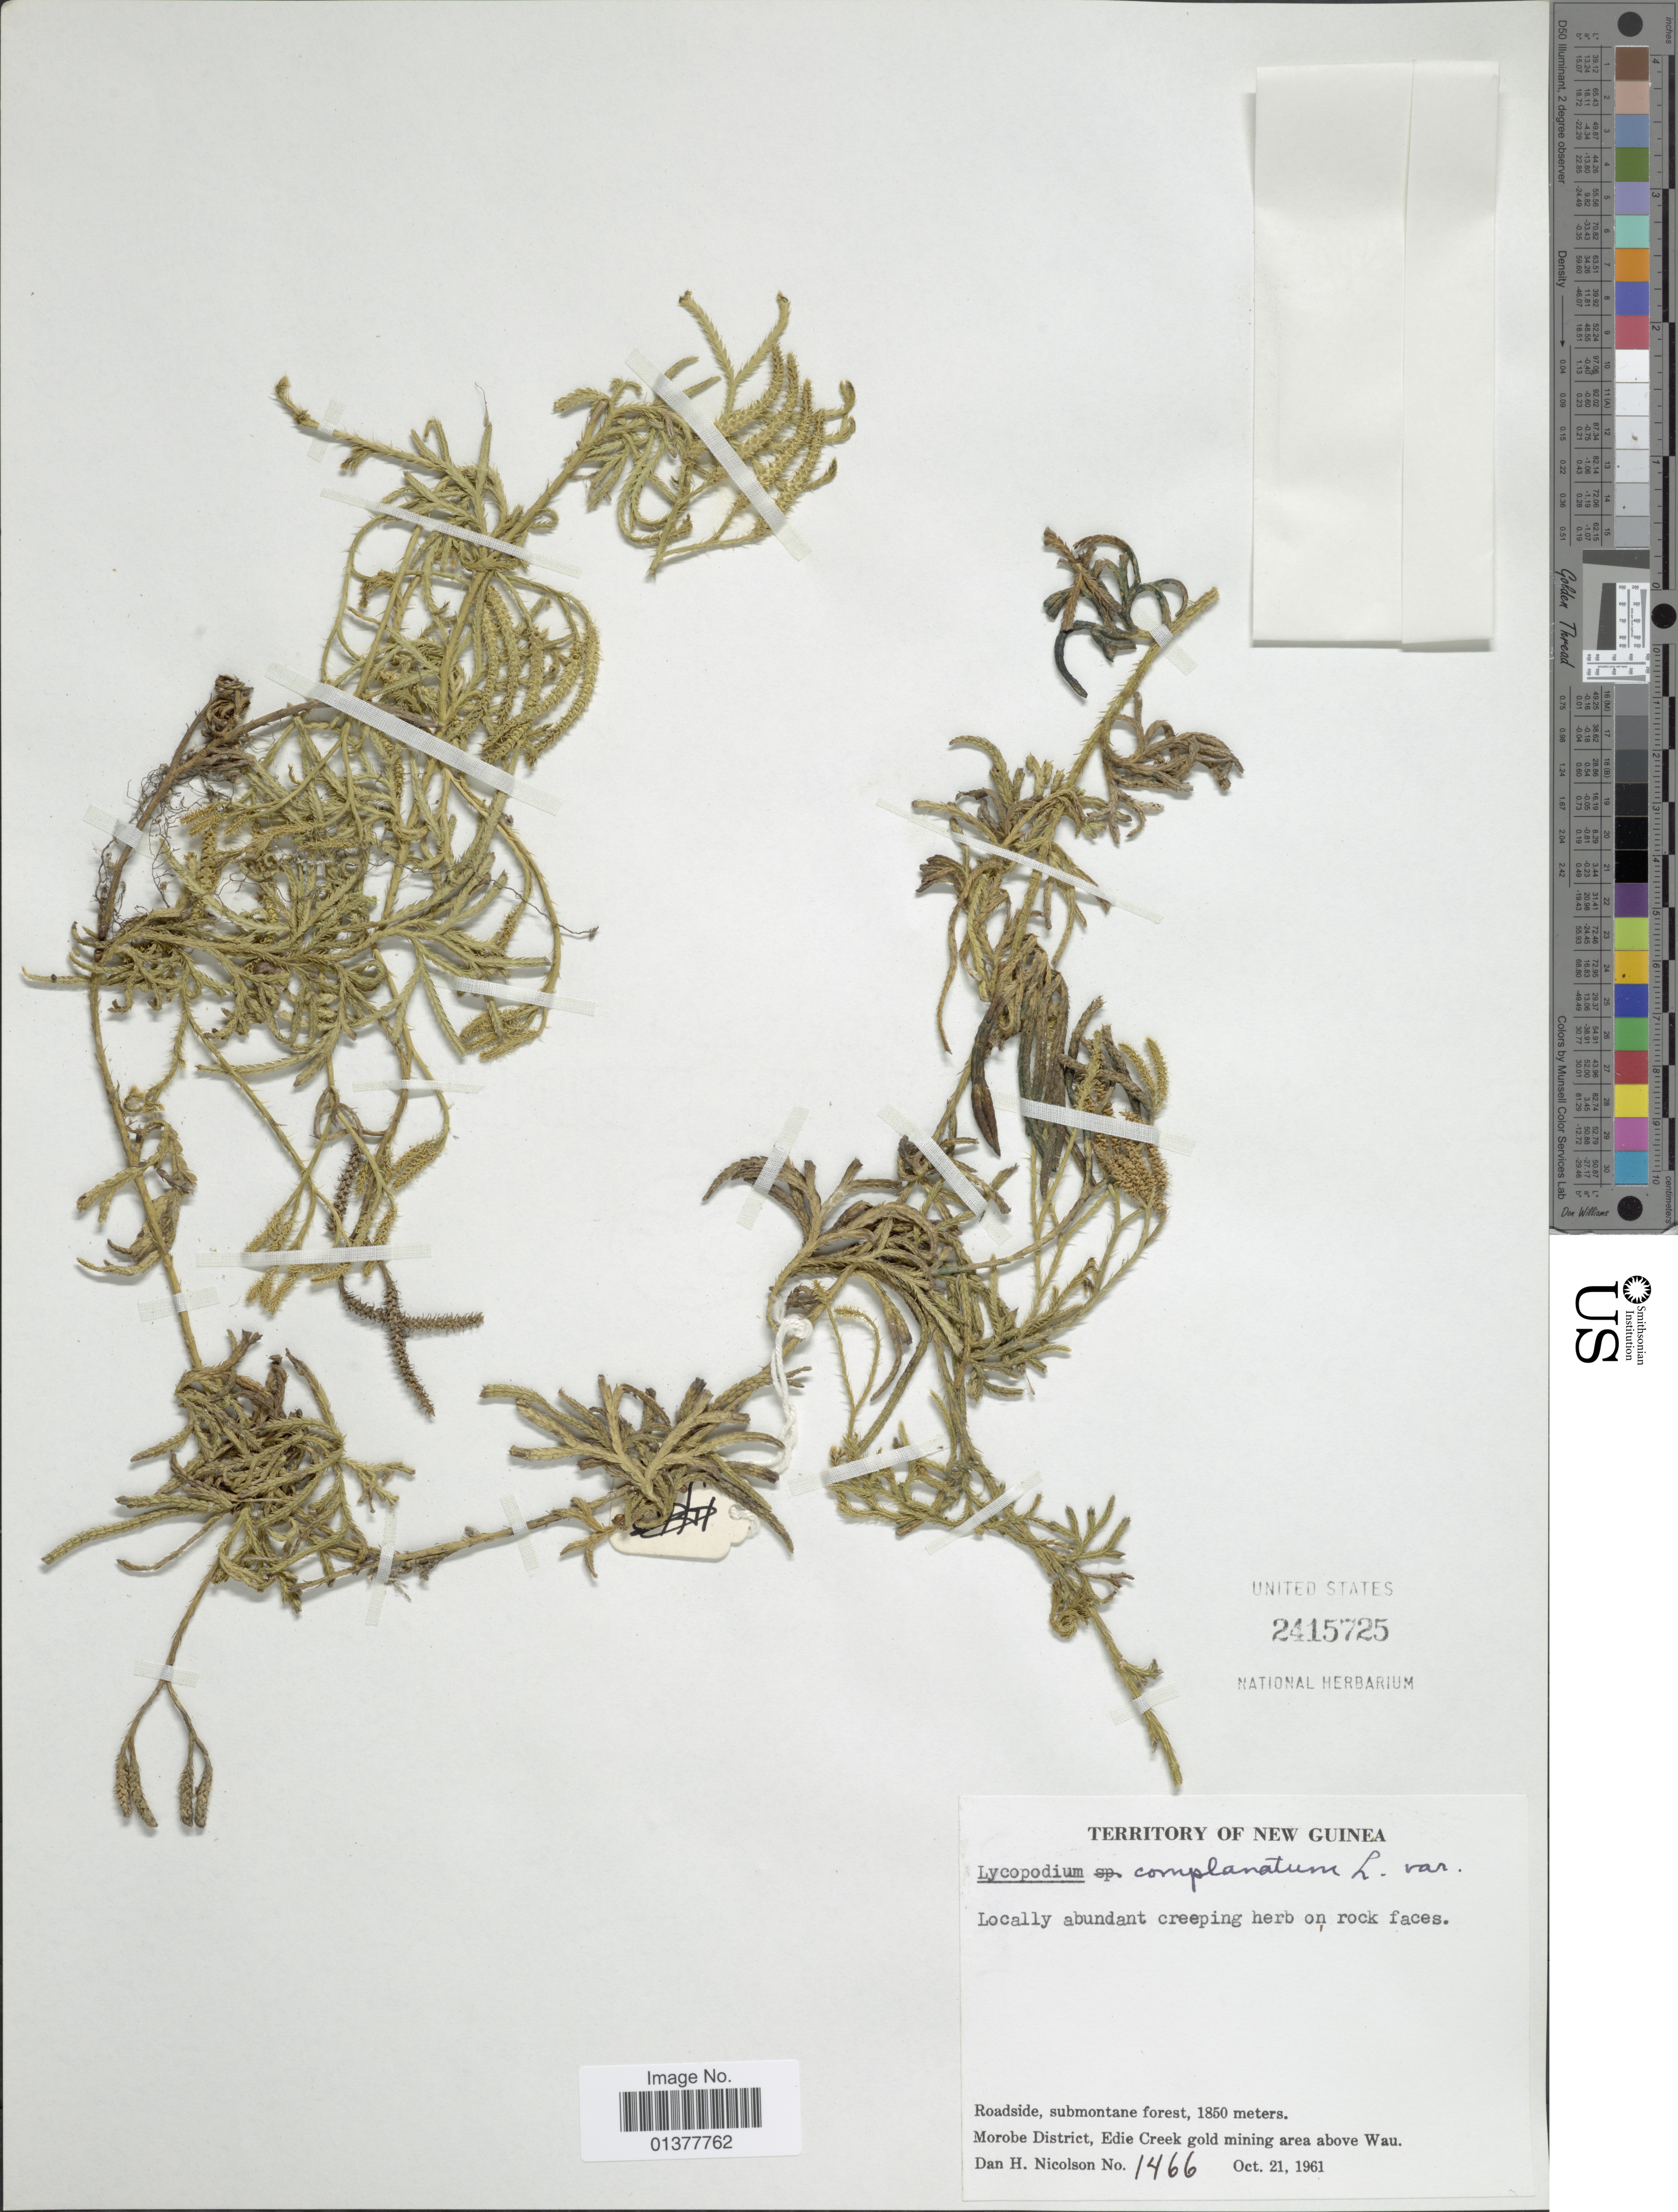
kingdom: Plantae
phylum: Tracheophyta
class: Lycopodiopsida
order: Lycopodiales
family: Lycopodiaceae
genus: Diphasiastrum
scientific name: Diphasiastrum complanatum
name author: (L.) Holub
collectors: D. H. Nicolson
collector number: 1466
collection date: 1961-10-21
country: Papua New Guinea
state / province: Morobe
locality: Roadside, submontane forest, Morobe District, Edie Creek gold mining area above Wau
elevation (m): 1850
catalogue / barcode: US 2415725